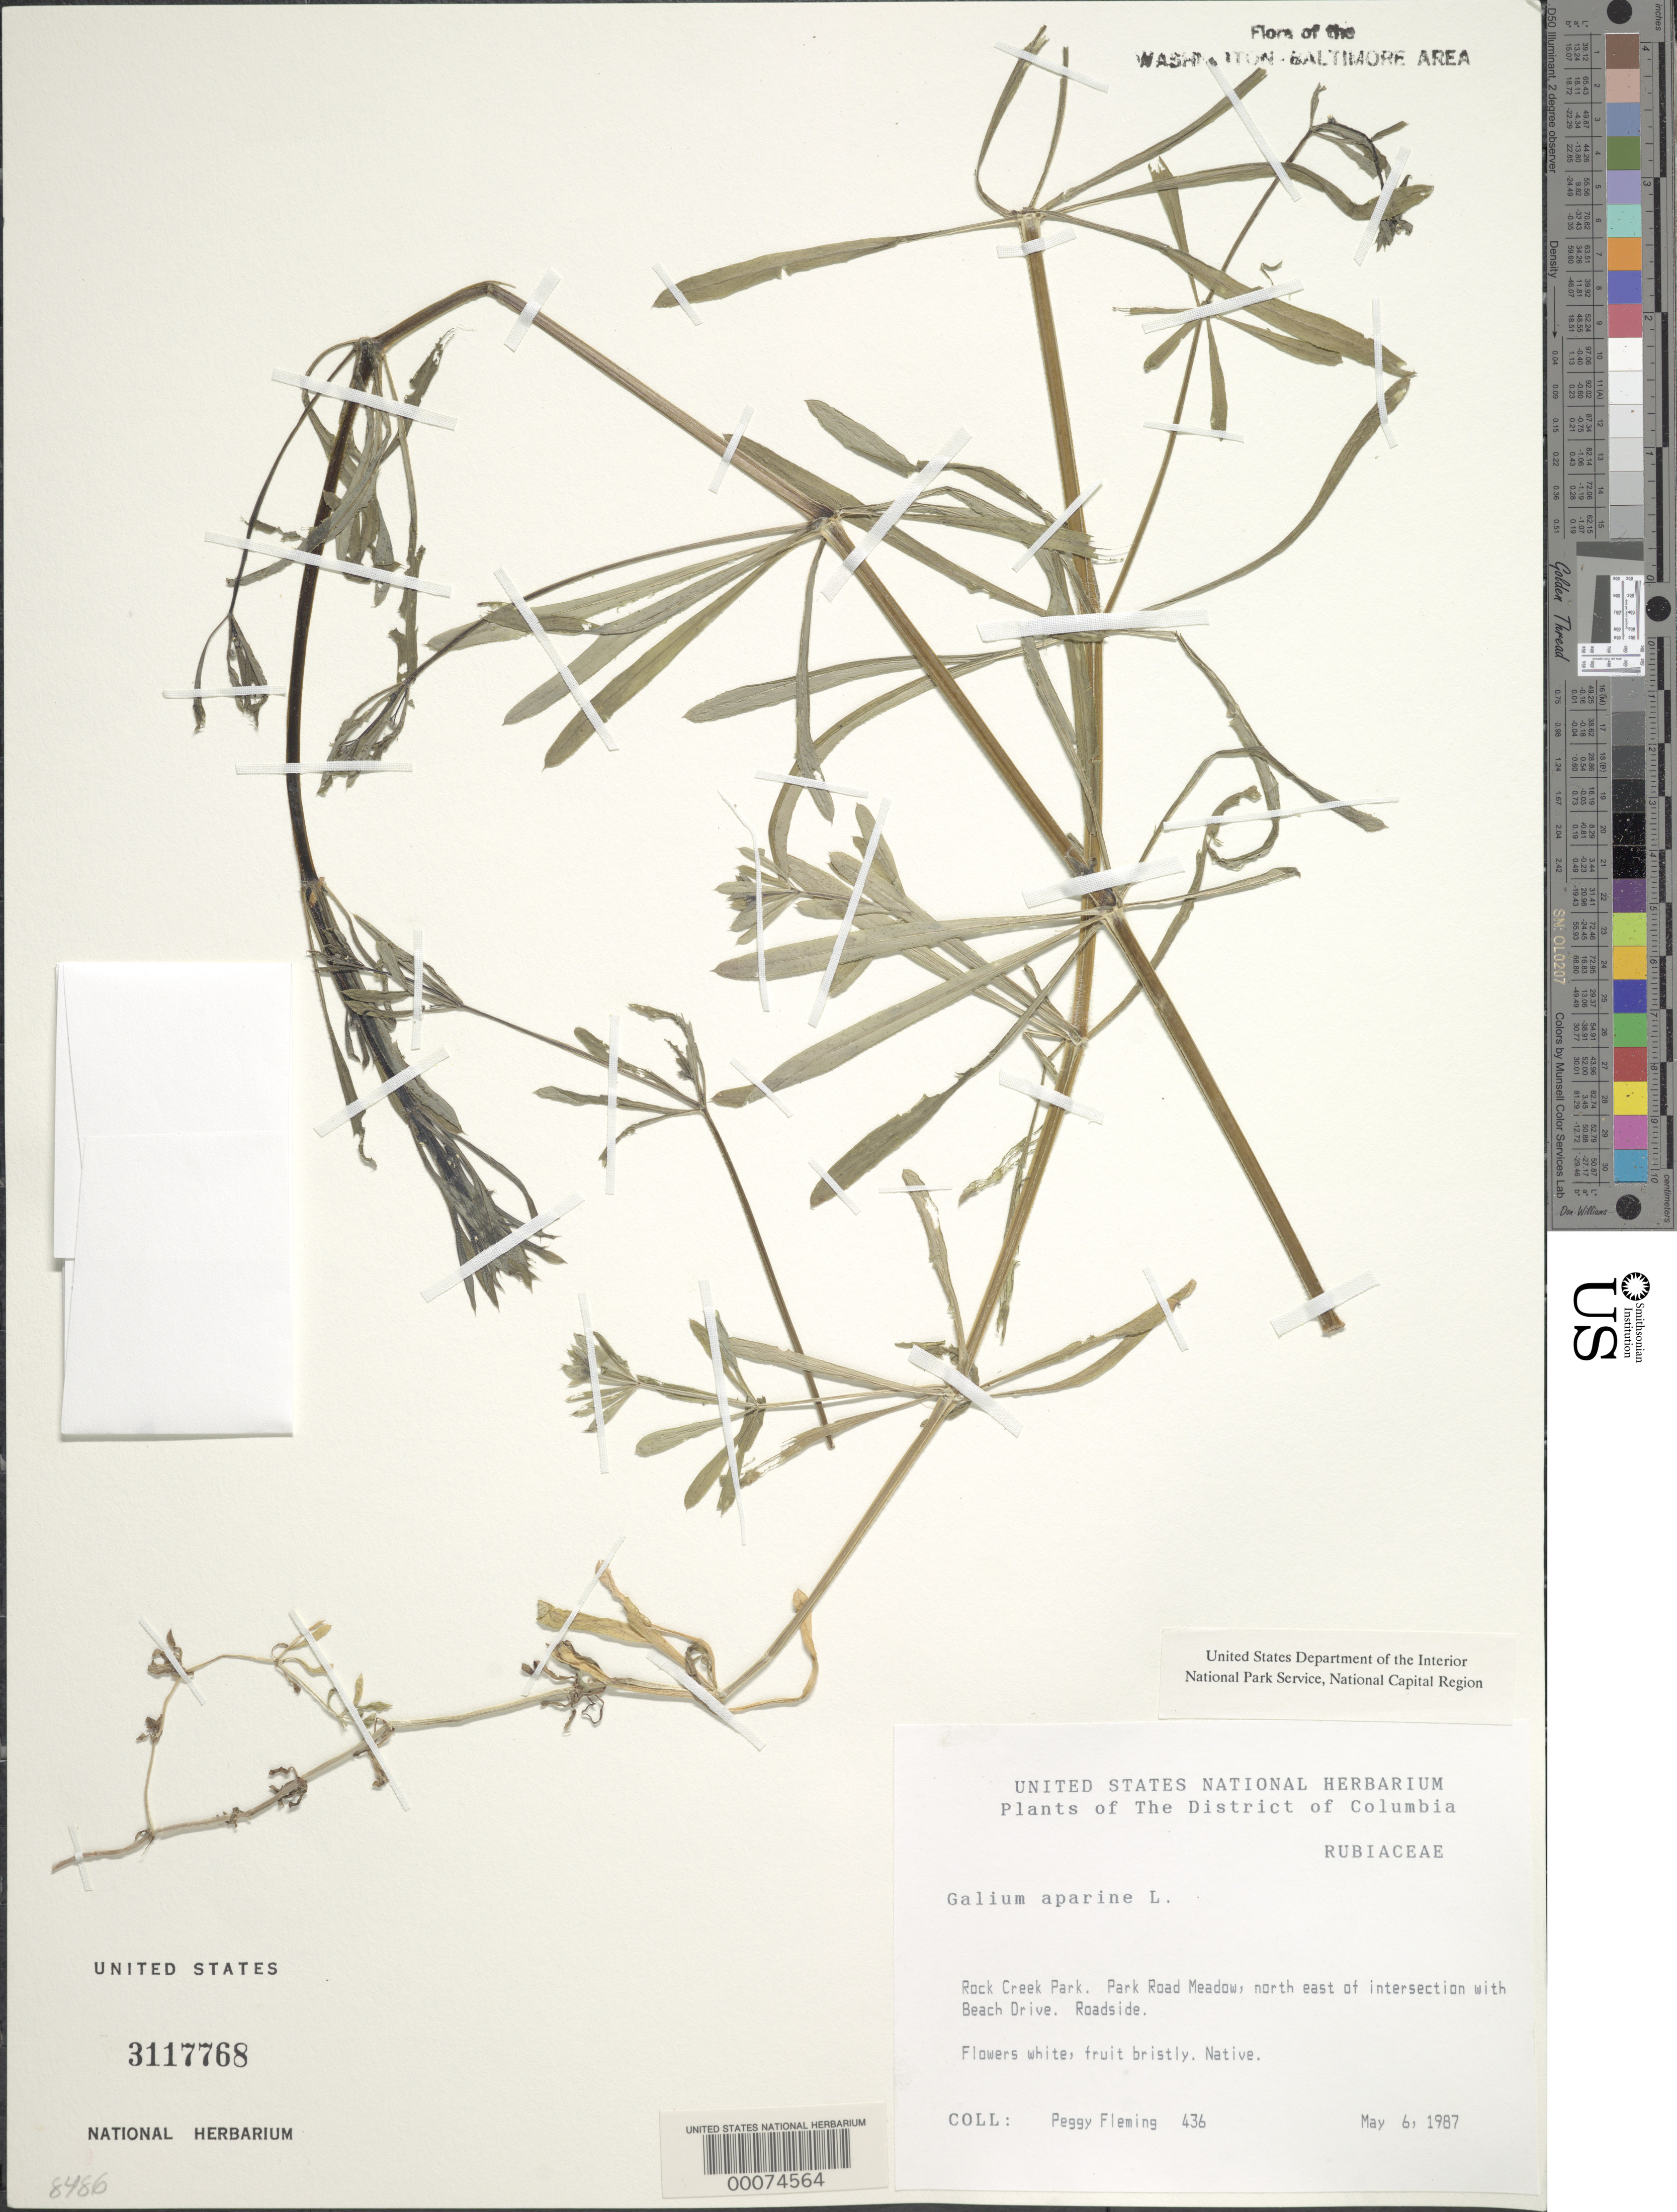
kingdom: Plantae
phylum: Tracheophyta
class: Magnoliopsida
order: Gentianales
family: Rubiaceae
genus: Galium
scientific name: Galium aparine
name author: L.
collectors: P. Fleming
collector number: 436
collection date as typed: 06 May 1987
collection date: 1987-05-06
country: United States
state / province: District of Columbia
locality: Rock Creek Park. Park road meadow, north east of intersection with Beach Drive. Rock Creek Park and Vicinity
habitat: Roadside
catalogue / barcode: US 3117768